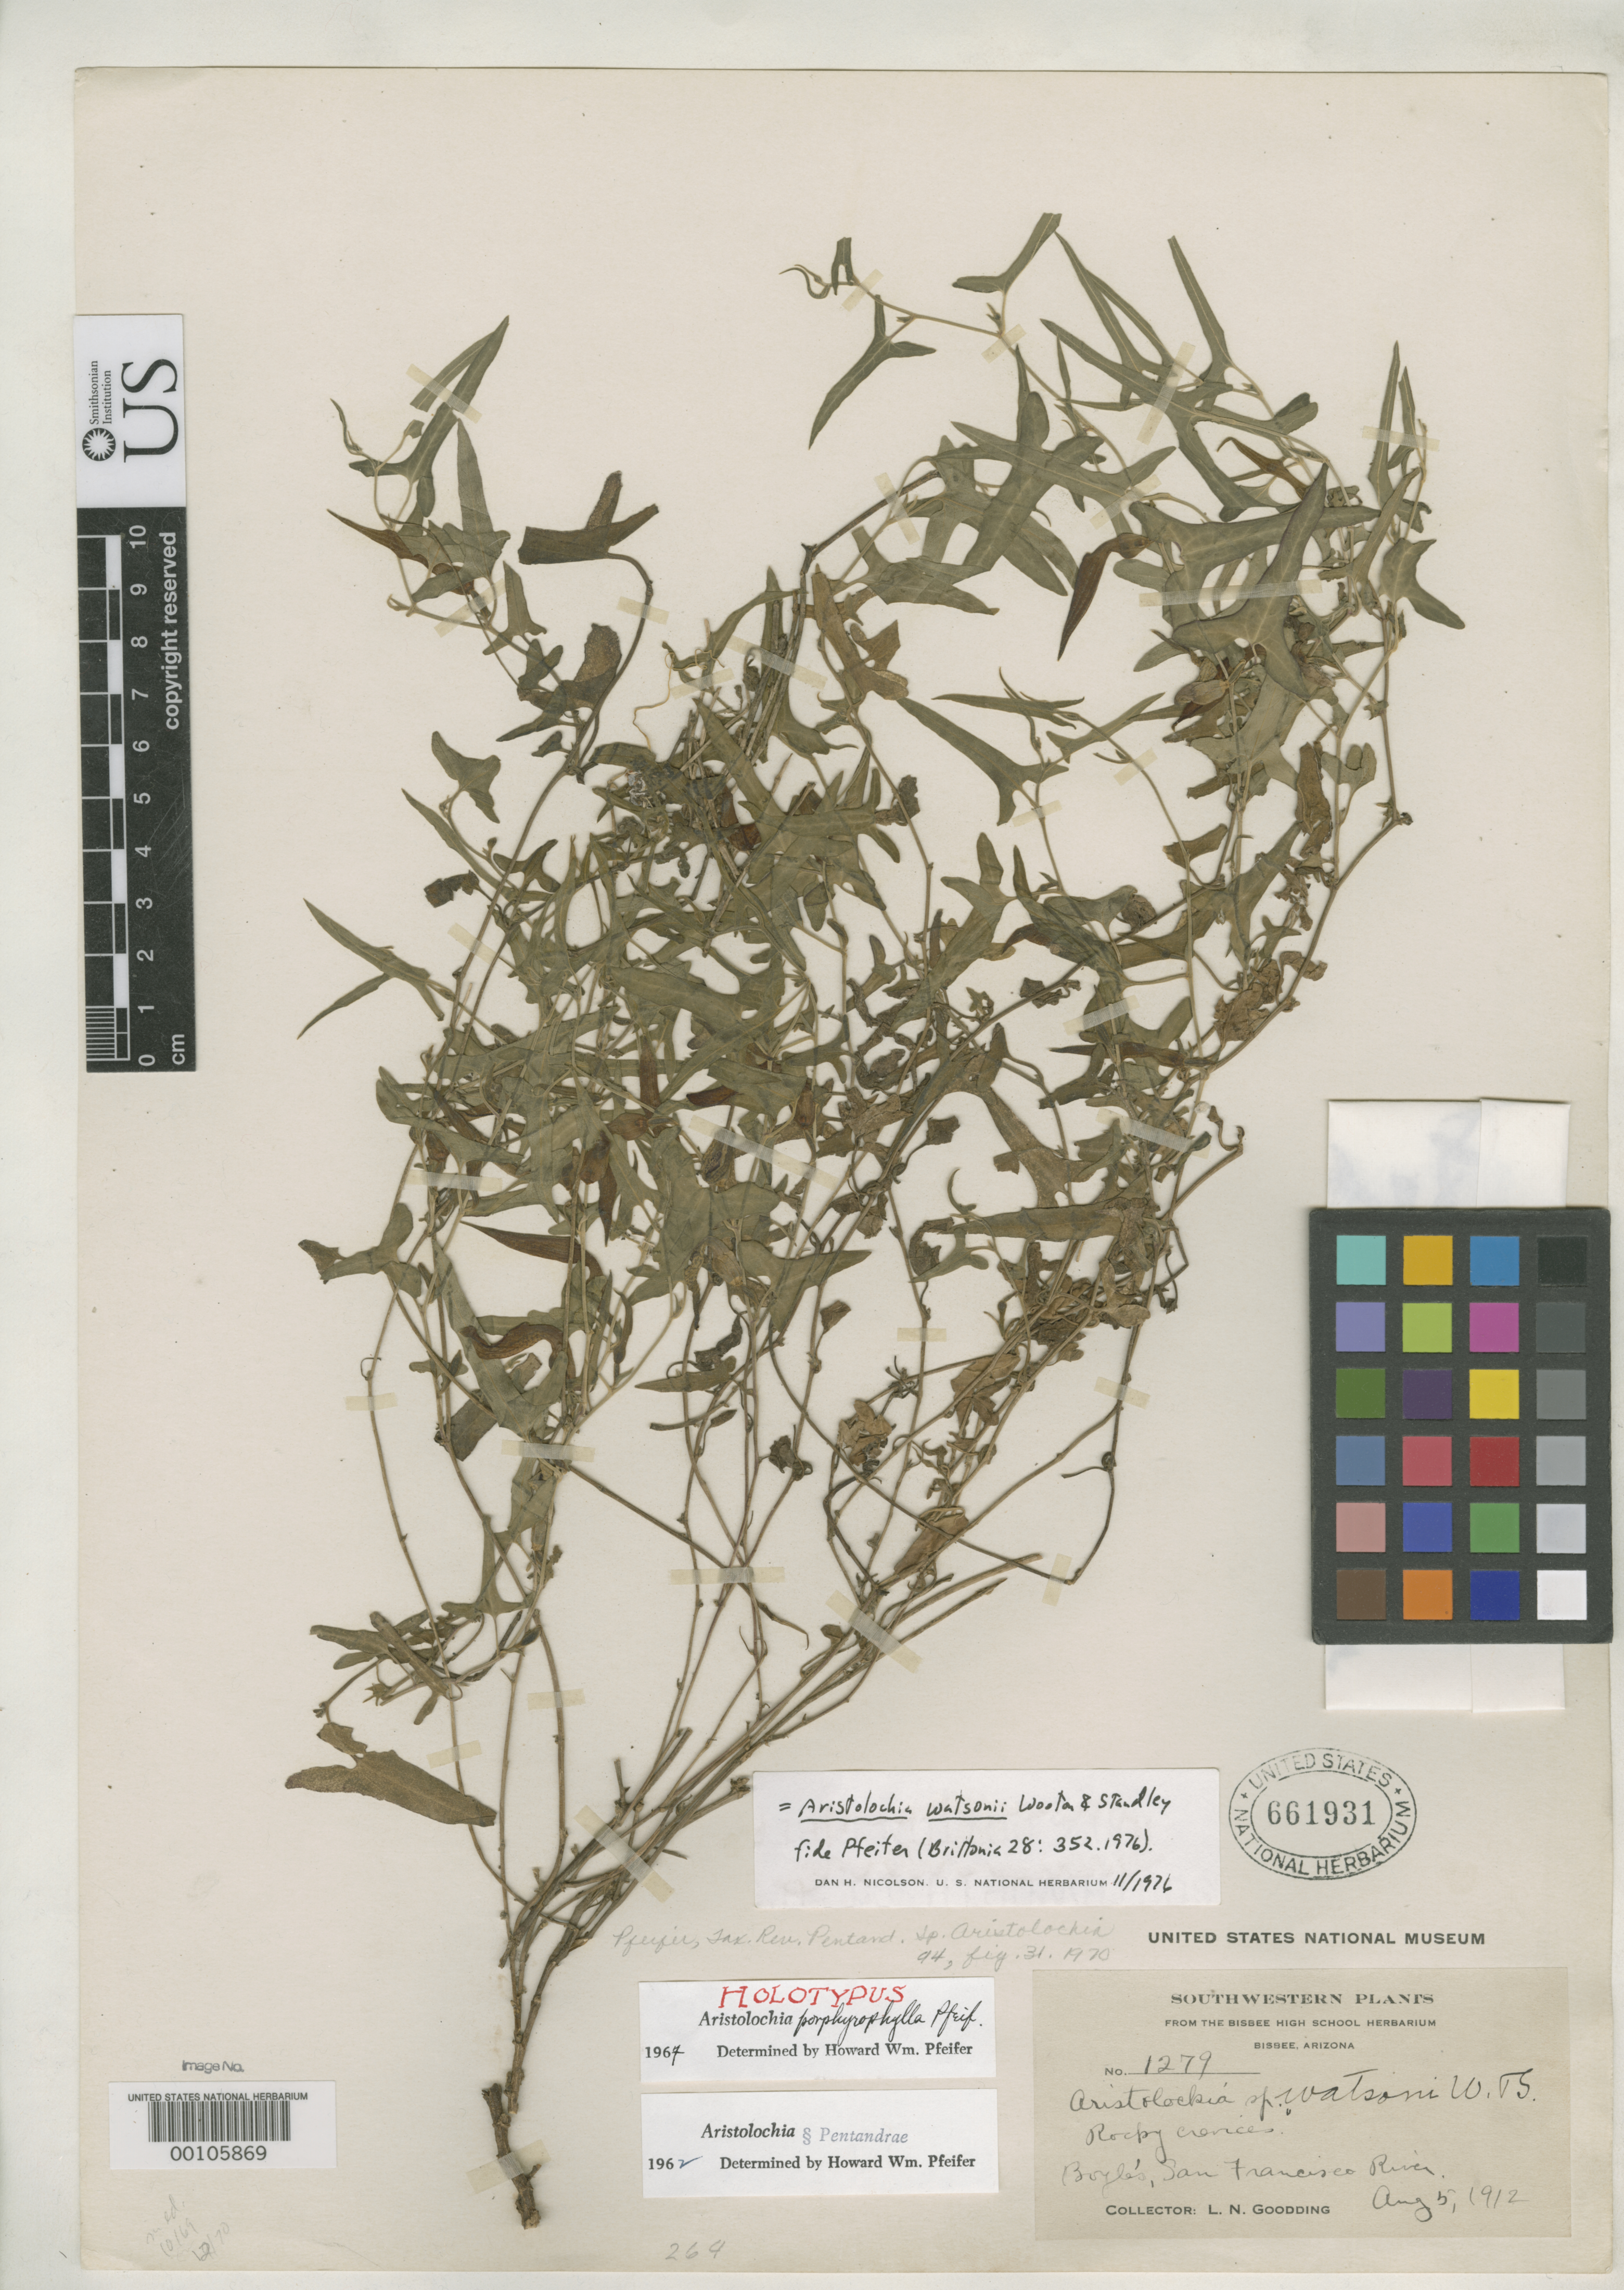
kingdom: Plantae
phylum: Tracheophyta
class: Magnoliopsida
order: Piperales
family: Aristolochiaceae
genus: Aristolochia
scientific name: Aristolochia porphyrophylla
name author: Pfeifer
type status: Holotype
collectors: L. N. Goodding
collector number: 1279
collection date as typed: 05 Aug 1912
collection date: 1912-08-05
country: United States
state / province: Arizona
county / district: Greenlee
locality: San Francisco River, Boyle's.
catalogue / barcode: US 661931